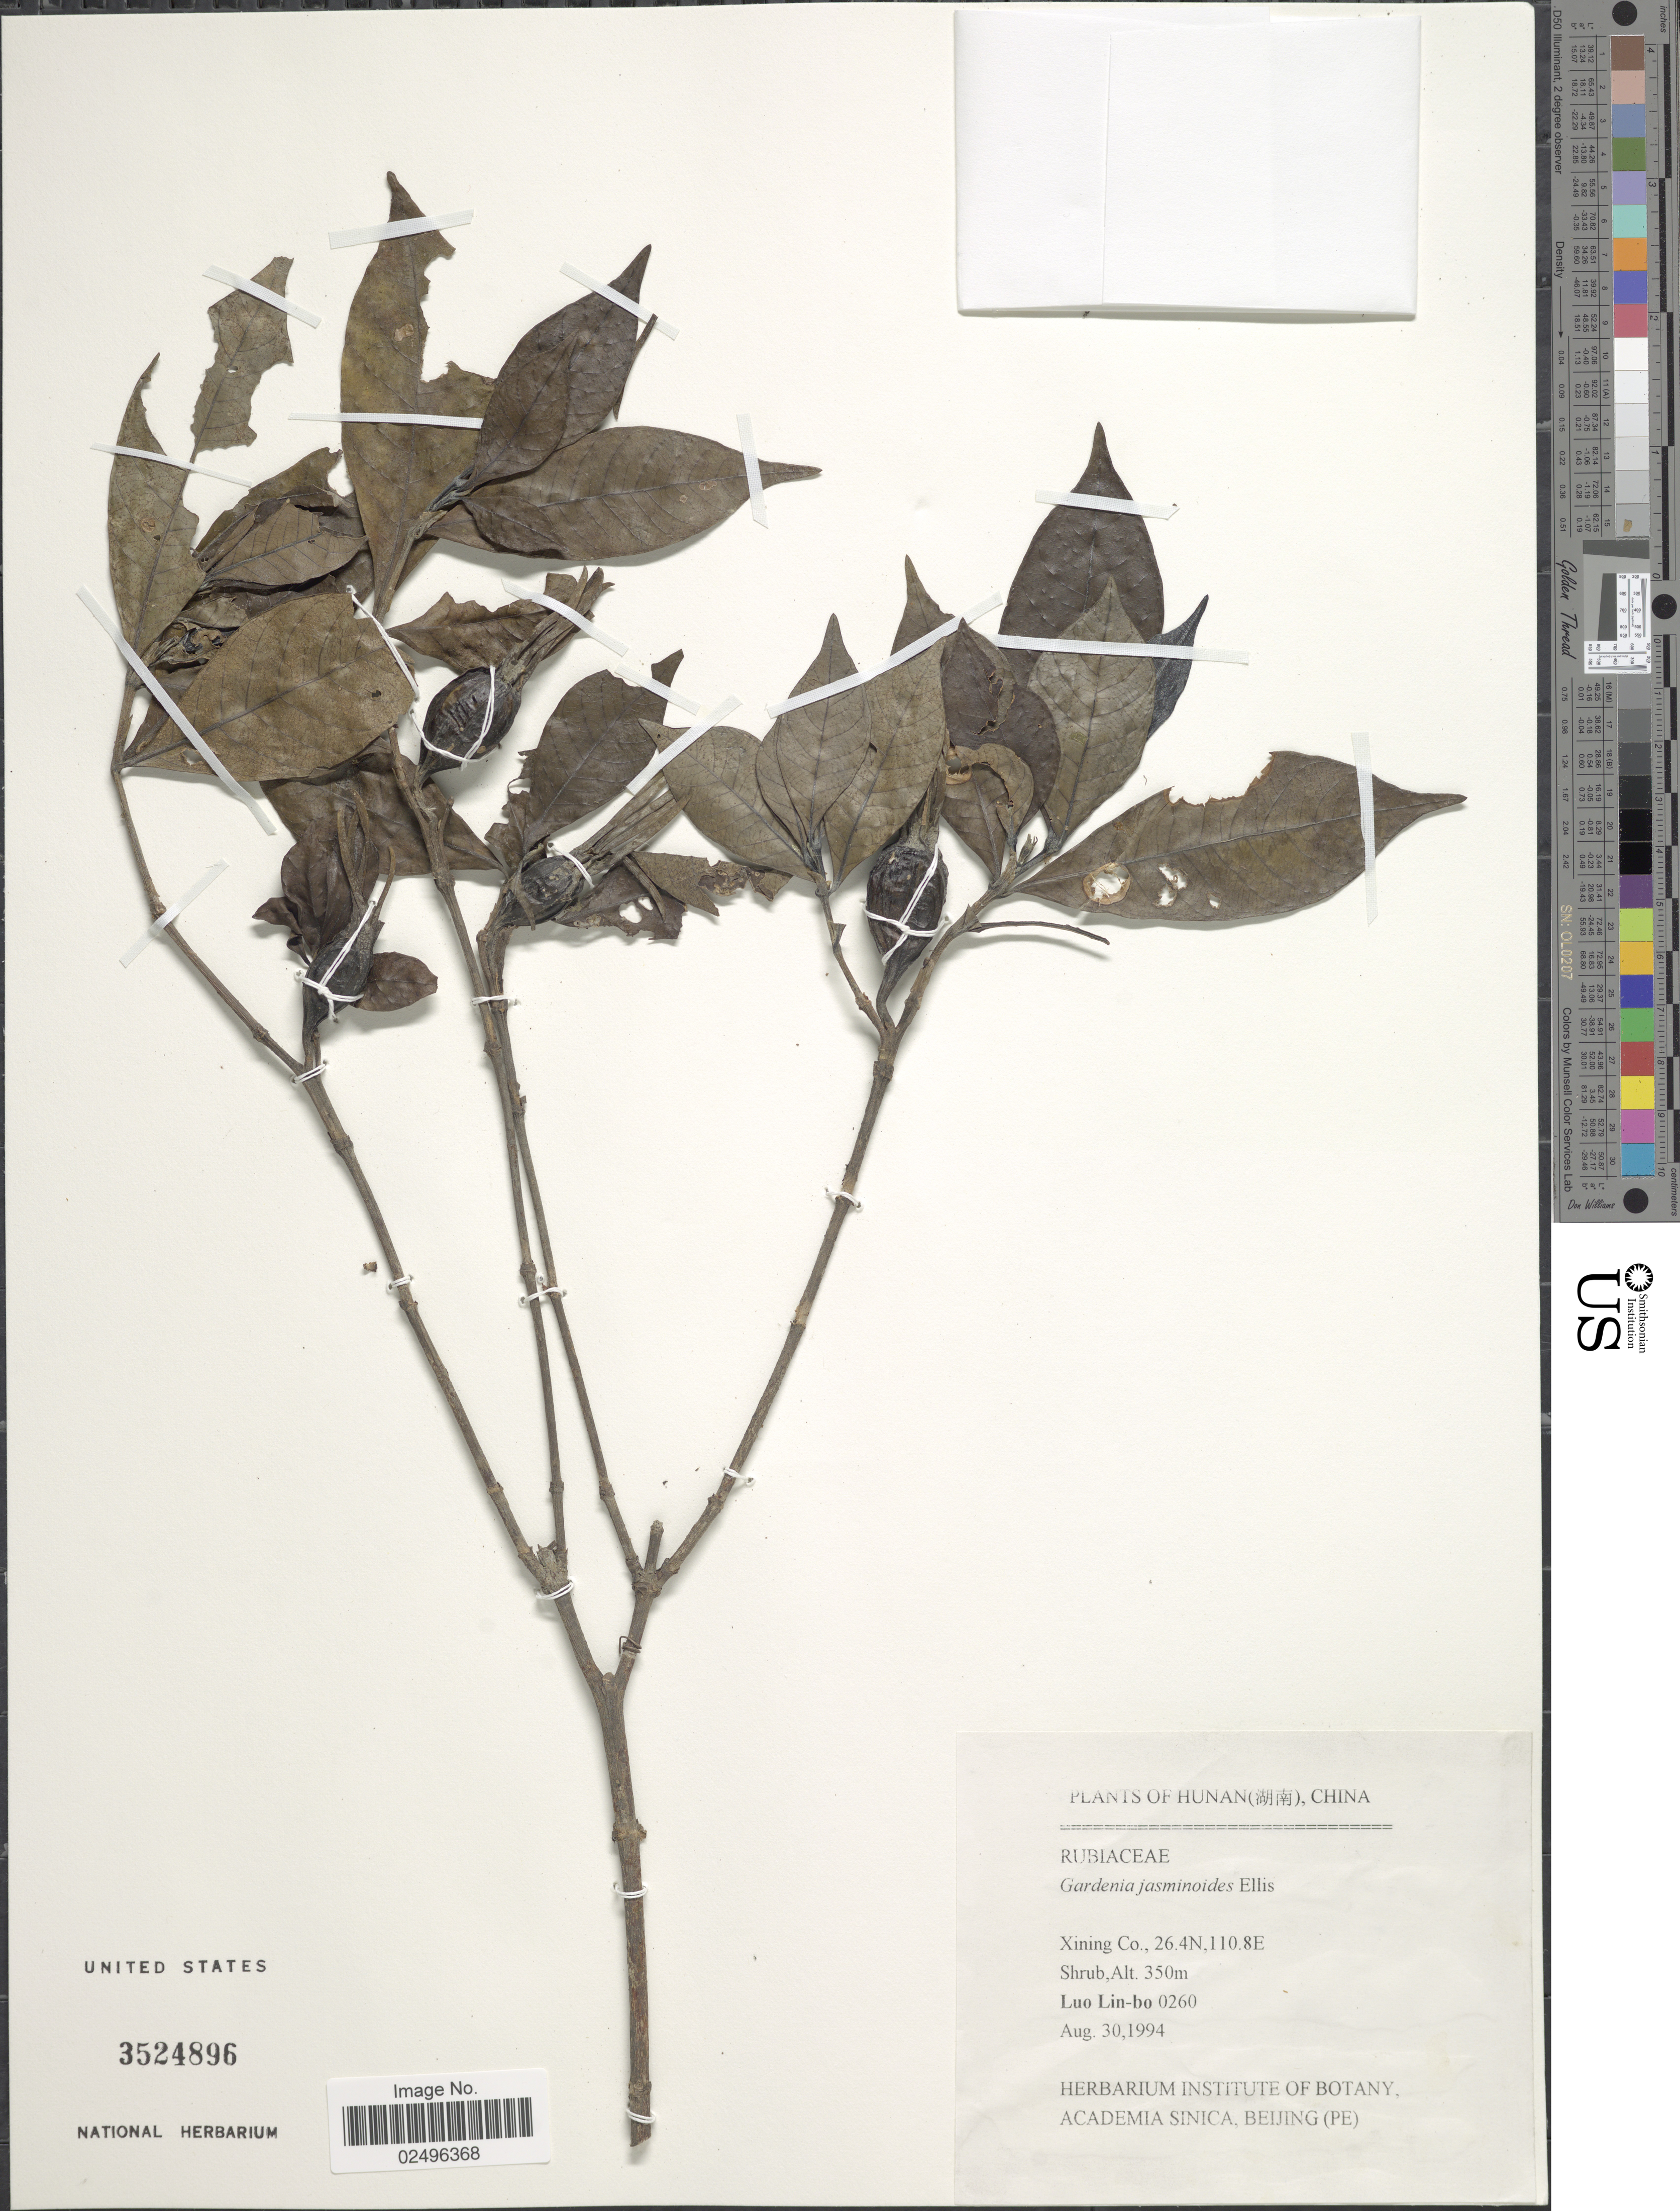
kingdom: Plantae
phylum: Tracheophyta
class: Magnoliopsida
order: Gentianales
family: Rubiaceae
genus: Gardenia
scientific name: Gardenia augusta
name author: (L.) Merr.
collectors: L. Lin-bo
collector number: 0260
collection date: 1994-08-30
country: China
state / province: Hunan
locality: Xining Co.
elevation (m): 350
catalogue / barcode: US 3524896